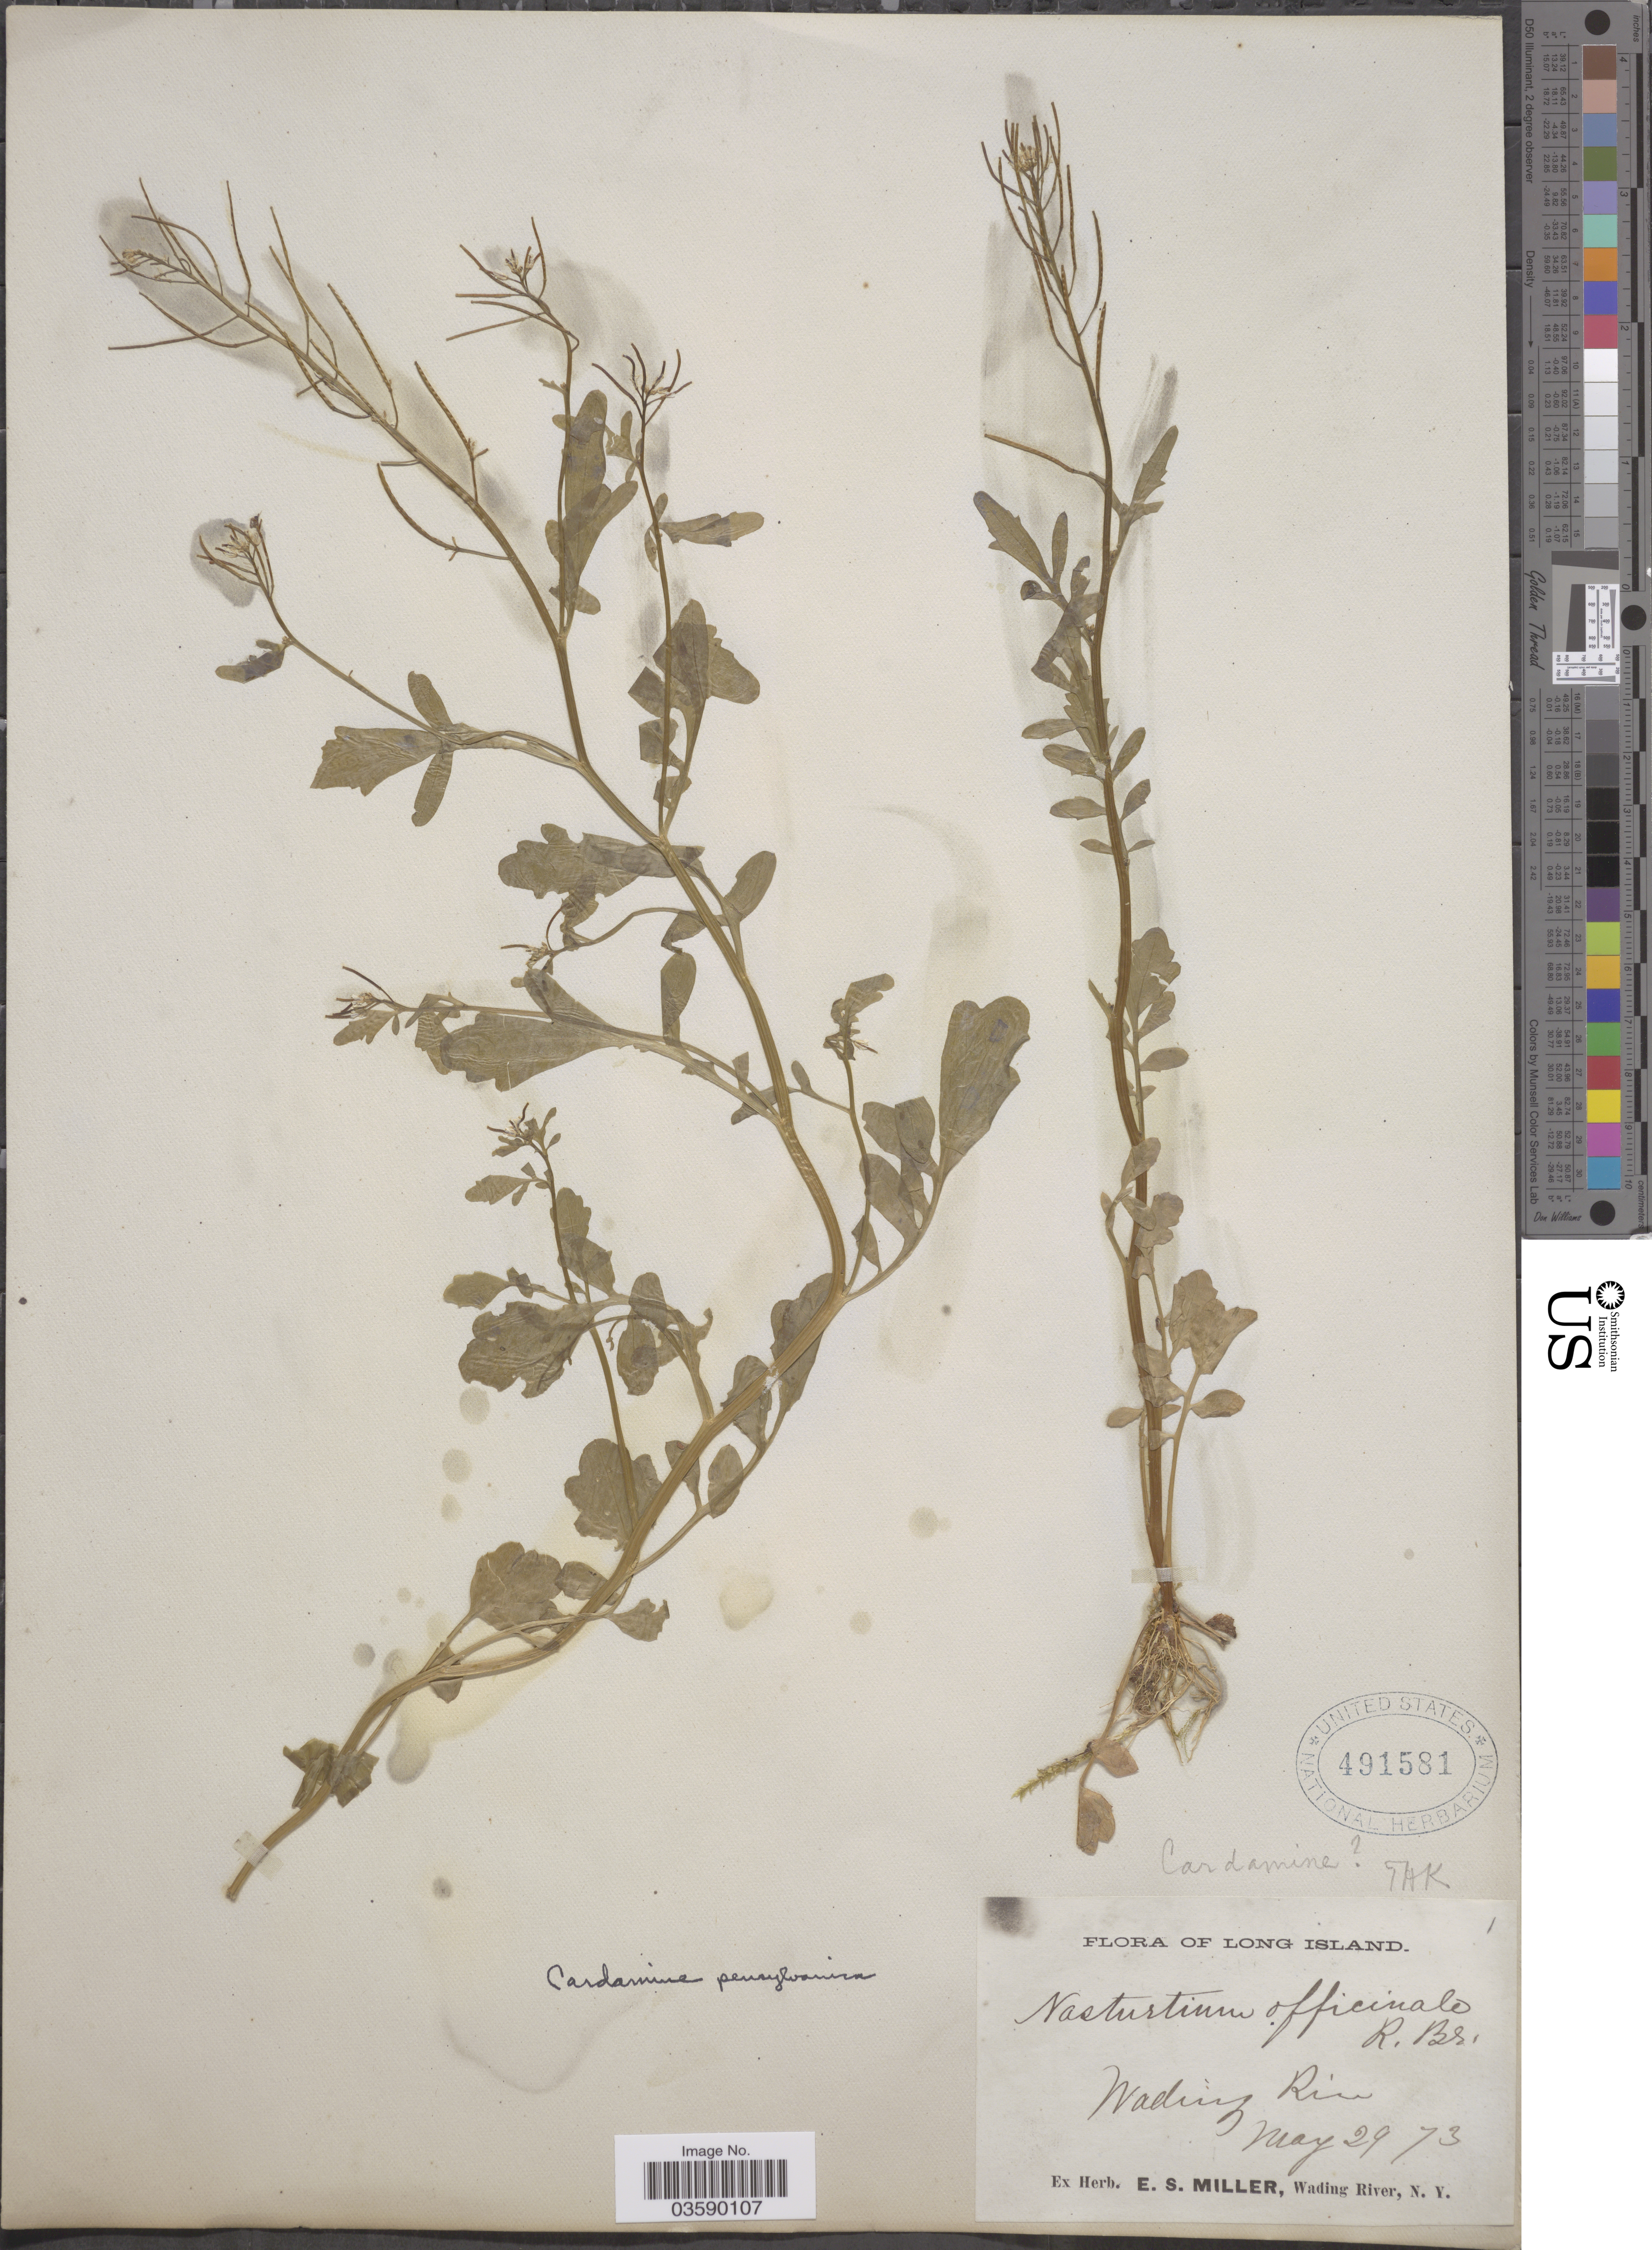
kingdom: Plantae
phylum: Tracheophyta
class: Magnoliopsida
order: Brassicales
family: Brassicaceae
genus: Cardamine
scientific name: Cardamine sp.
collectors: ex herb. E. S. Miller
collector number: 1?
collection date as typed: Transcribed d/m/y: 29/5/73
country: United States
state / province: New York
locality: Long Island. Wading River.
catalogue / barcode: US 491581